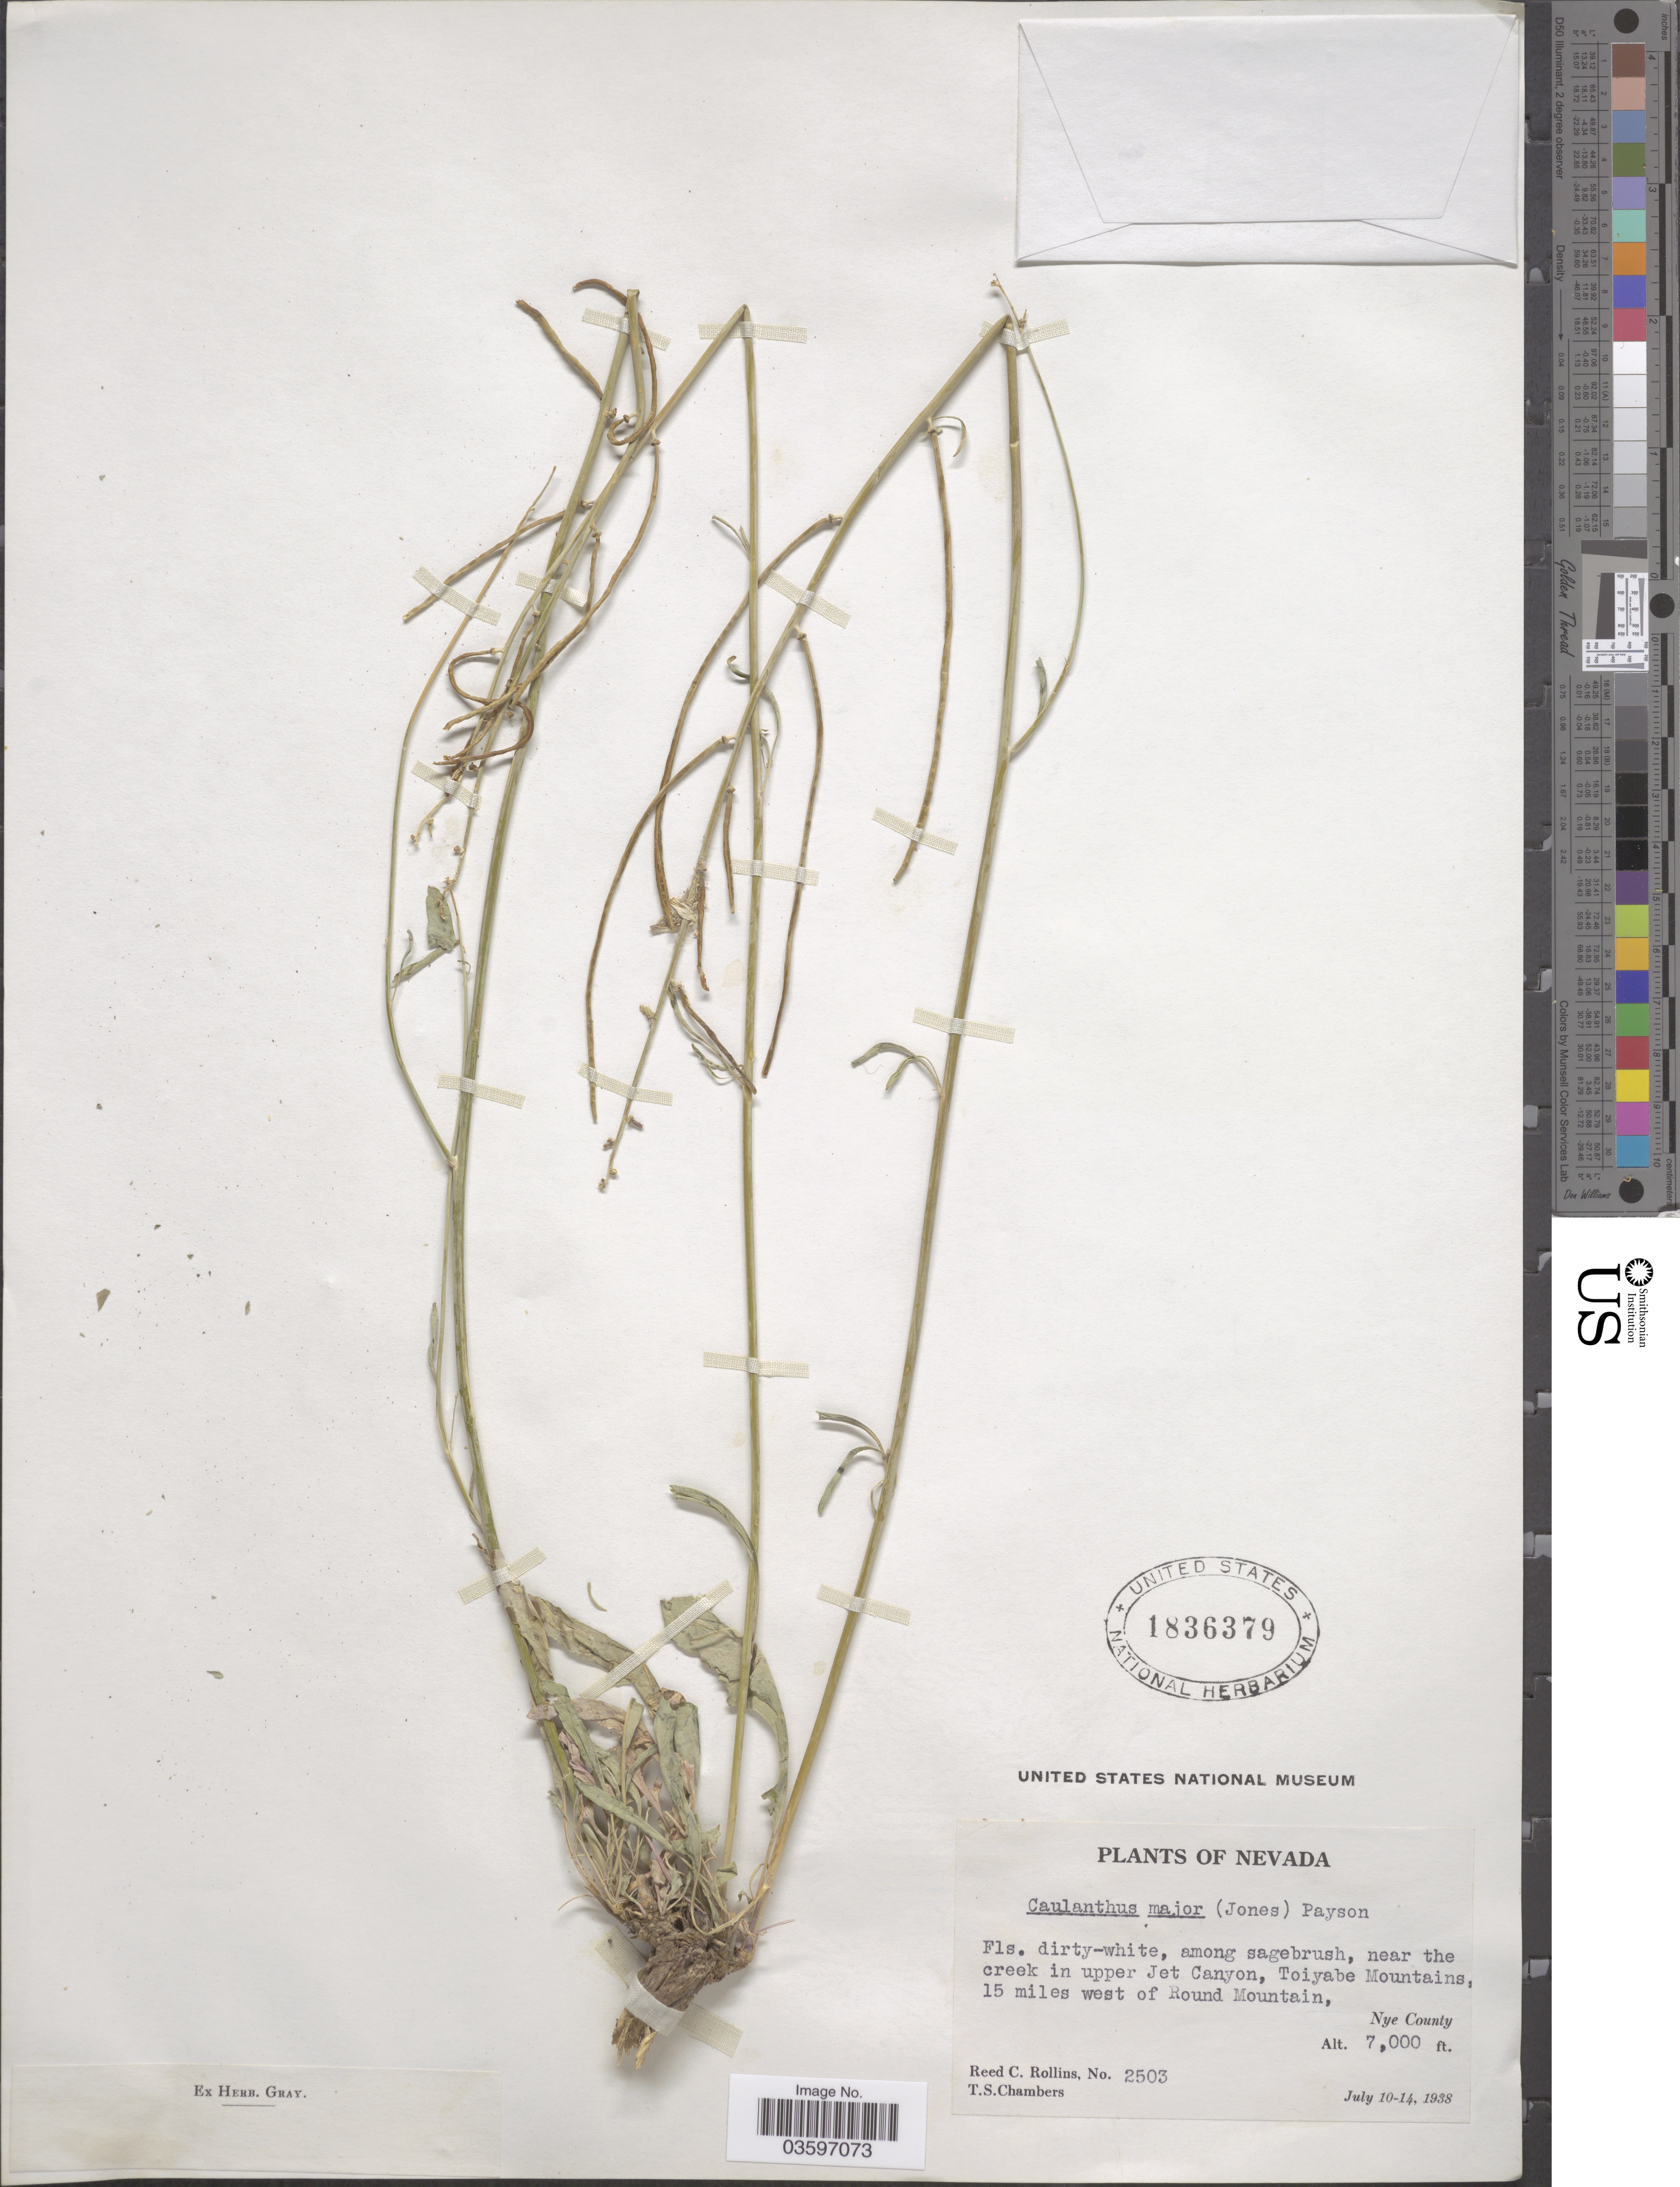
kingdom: Plantae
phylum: Tracheophyta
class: Magnoliopsida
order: Brassicales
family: Brassicaceae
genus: Caulanthus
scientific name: Caulanthus major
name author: (M.E. Jones) Payson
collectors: R. C. Rollins & T. Chambers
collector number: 2503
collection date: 1938-07-10/1938-07-14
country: United States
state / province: Nevada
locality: Near the creek in upper Jet Canyon, Toiyabe Mountains, 15 miles west of Round Mountain, Nye County.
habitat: among sagebrush, near creek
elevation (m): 2134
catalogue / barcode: US 1836379